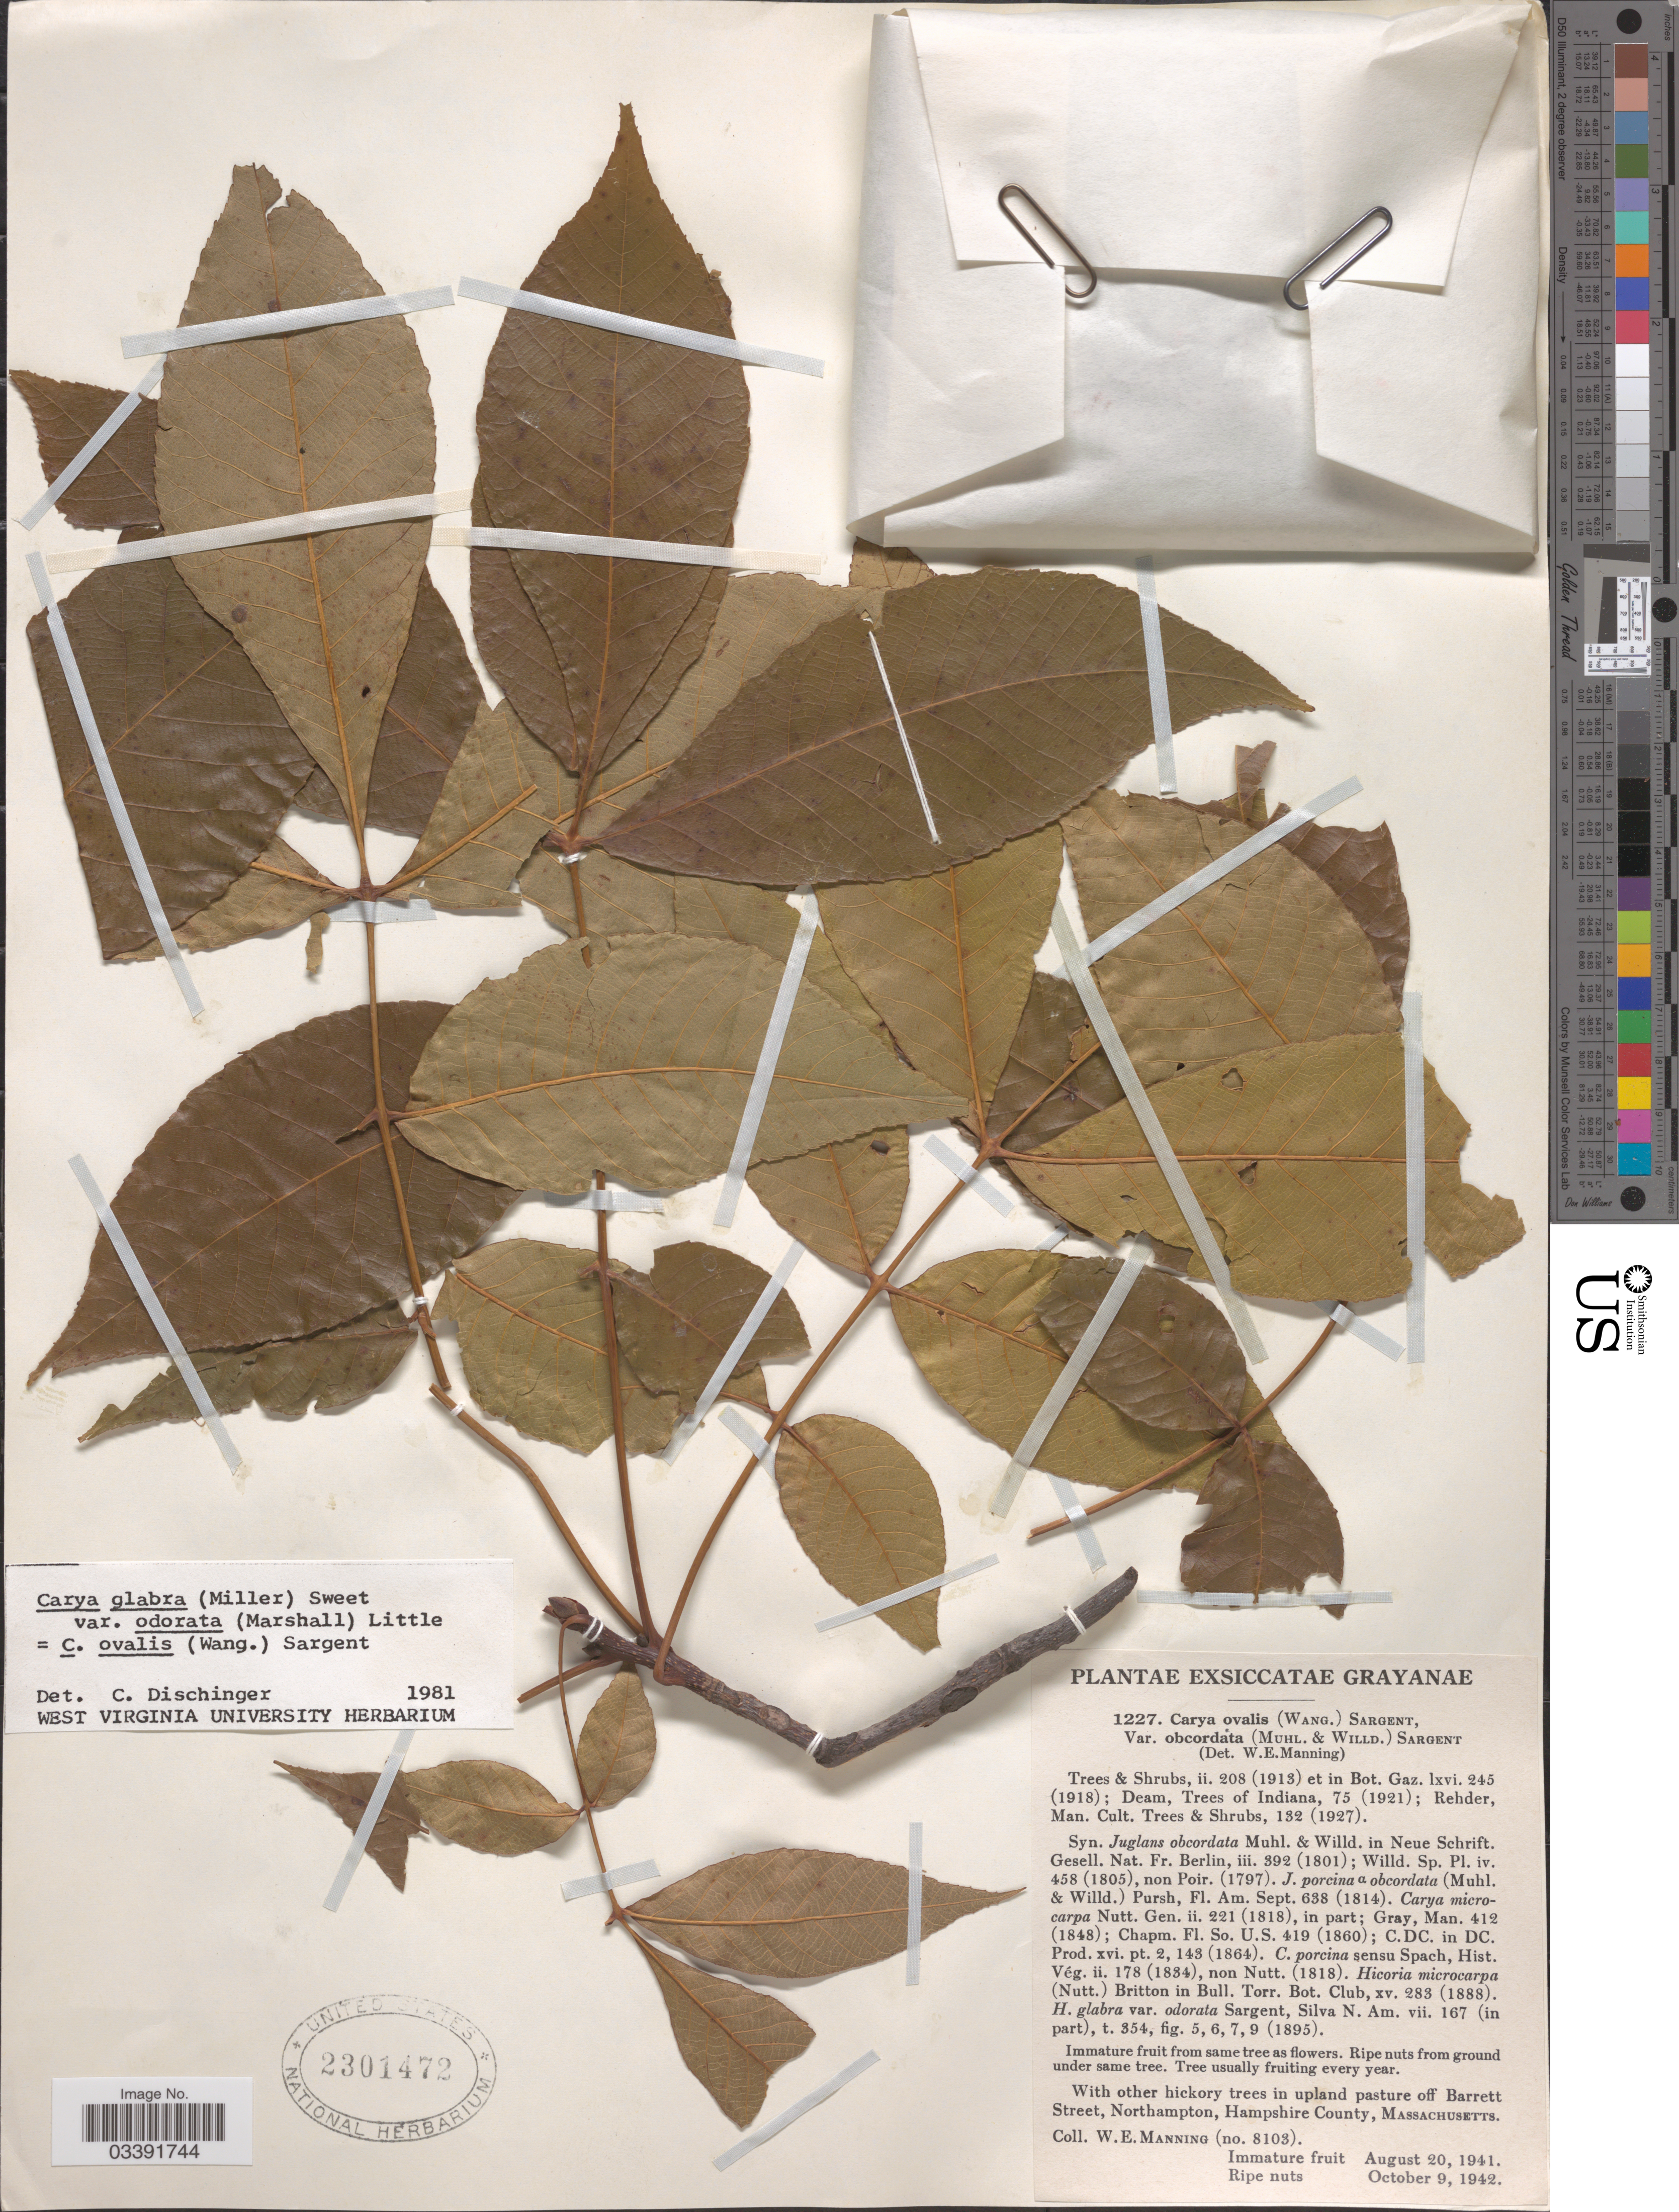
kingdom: Plantae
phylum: Tracheophyta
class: Magnoliopsida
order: Fagales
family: Juglandaceae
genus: Carya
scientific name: Carya glabra var. odorata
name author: (Marshall) Little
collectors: W. Manning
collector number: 8103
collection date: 1941-08-20/1942-10-09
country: United States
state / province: Massachusetts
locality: In upland pasture off Barrett Street, Northampton, Hampshire County.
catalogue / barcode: US 2301472